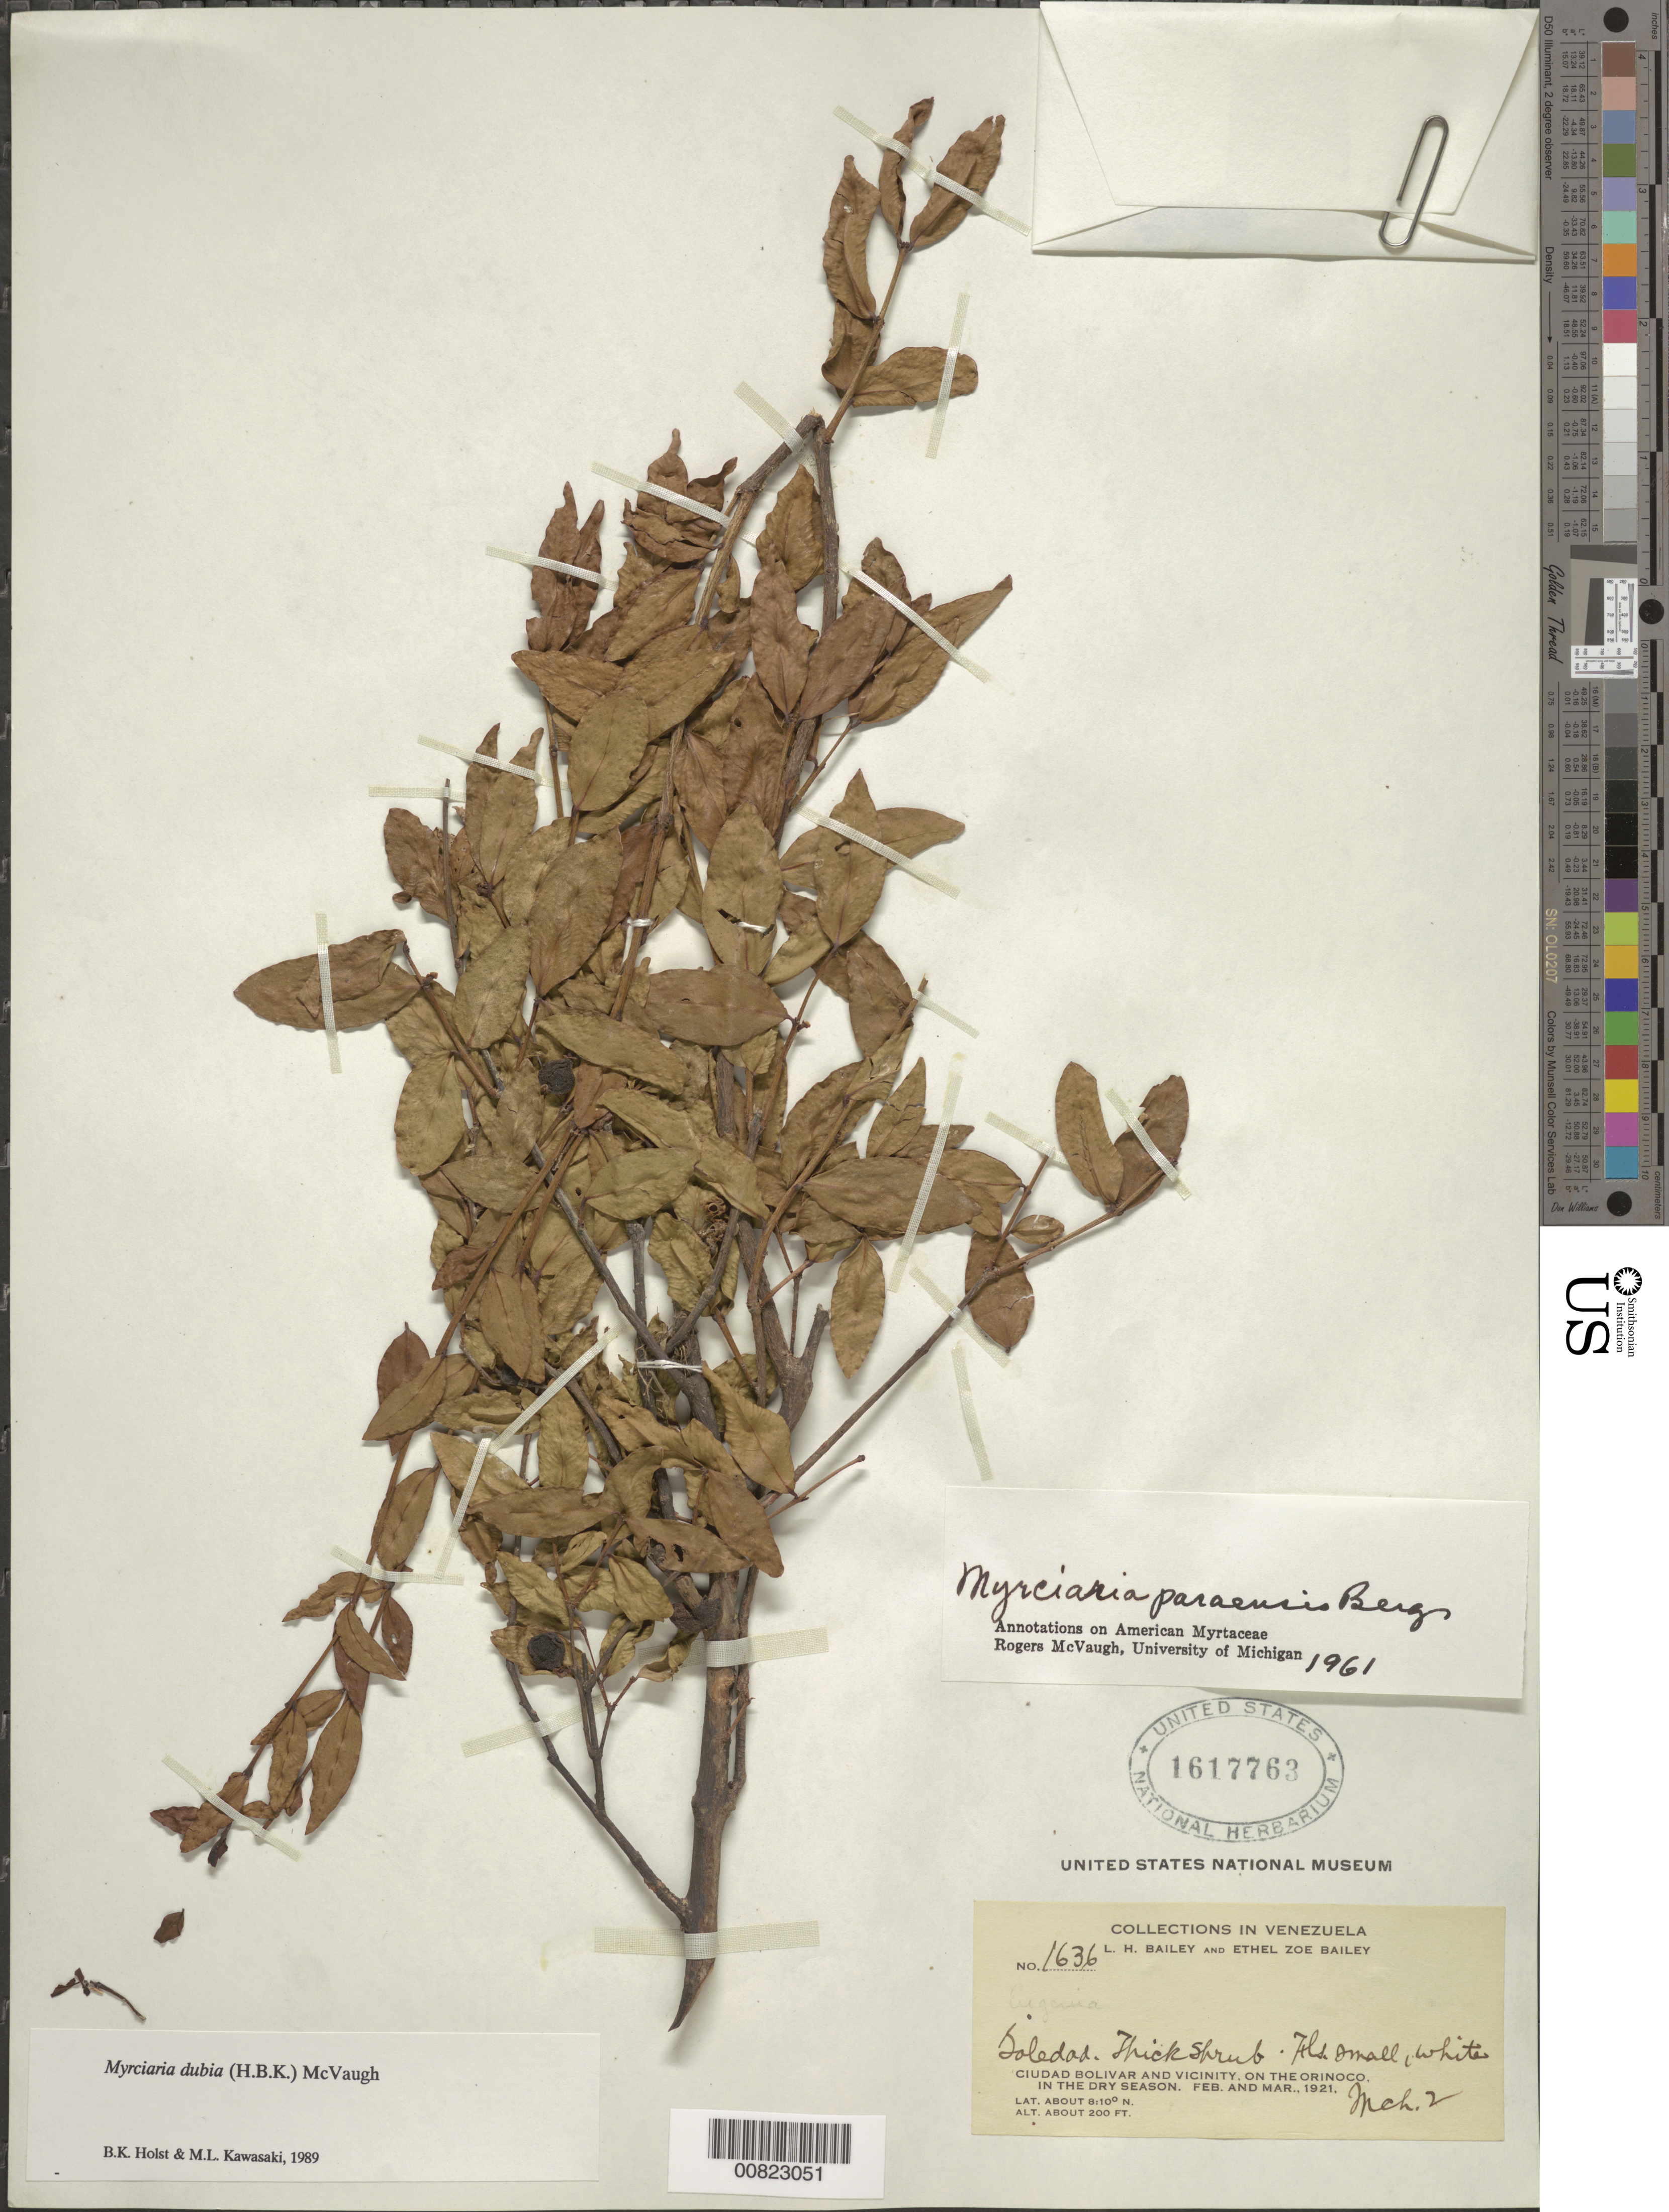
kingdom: Plantae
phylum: Tracheophyta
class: Magnoliopsida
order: Myrtales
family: Myrtaceae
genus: Myrciaria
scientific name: Myrciaria dubia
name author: (Kunth) McVaugh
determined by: Holst, Bruce K.; Kawasaki, María L.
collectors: L. H. Bailey & E. Z. Bailey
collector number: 1636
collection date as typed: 2-Mar-21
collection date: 1921-03-02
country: Venezuela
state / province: Bolívar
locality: Ciudad Bolívar and vicinity, Orinoco R., Soledad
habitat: Dry season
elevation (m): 61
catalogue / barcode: US 1617763